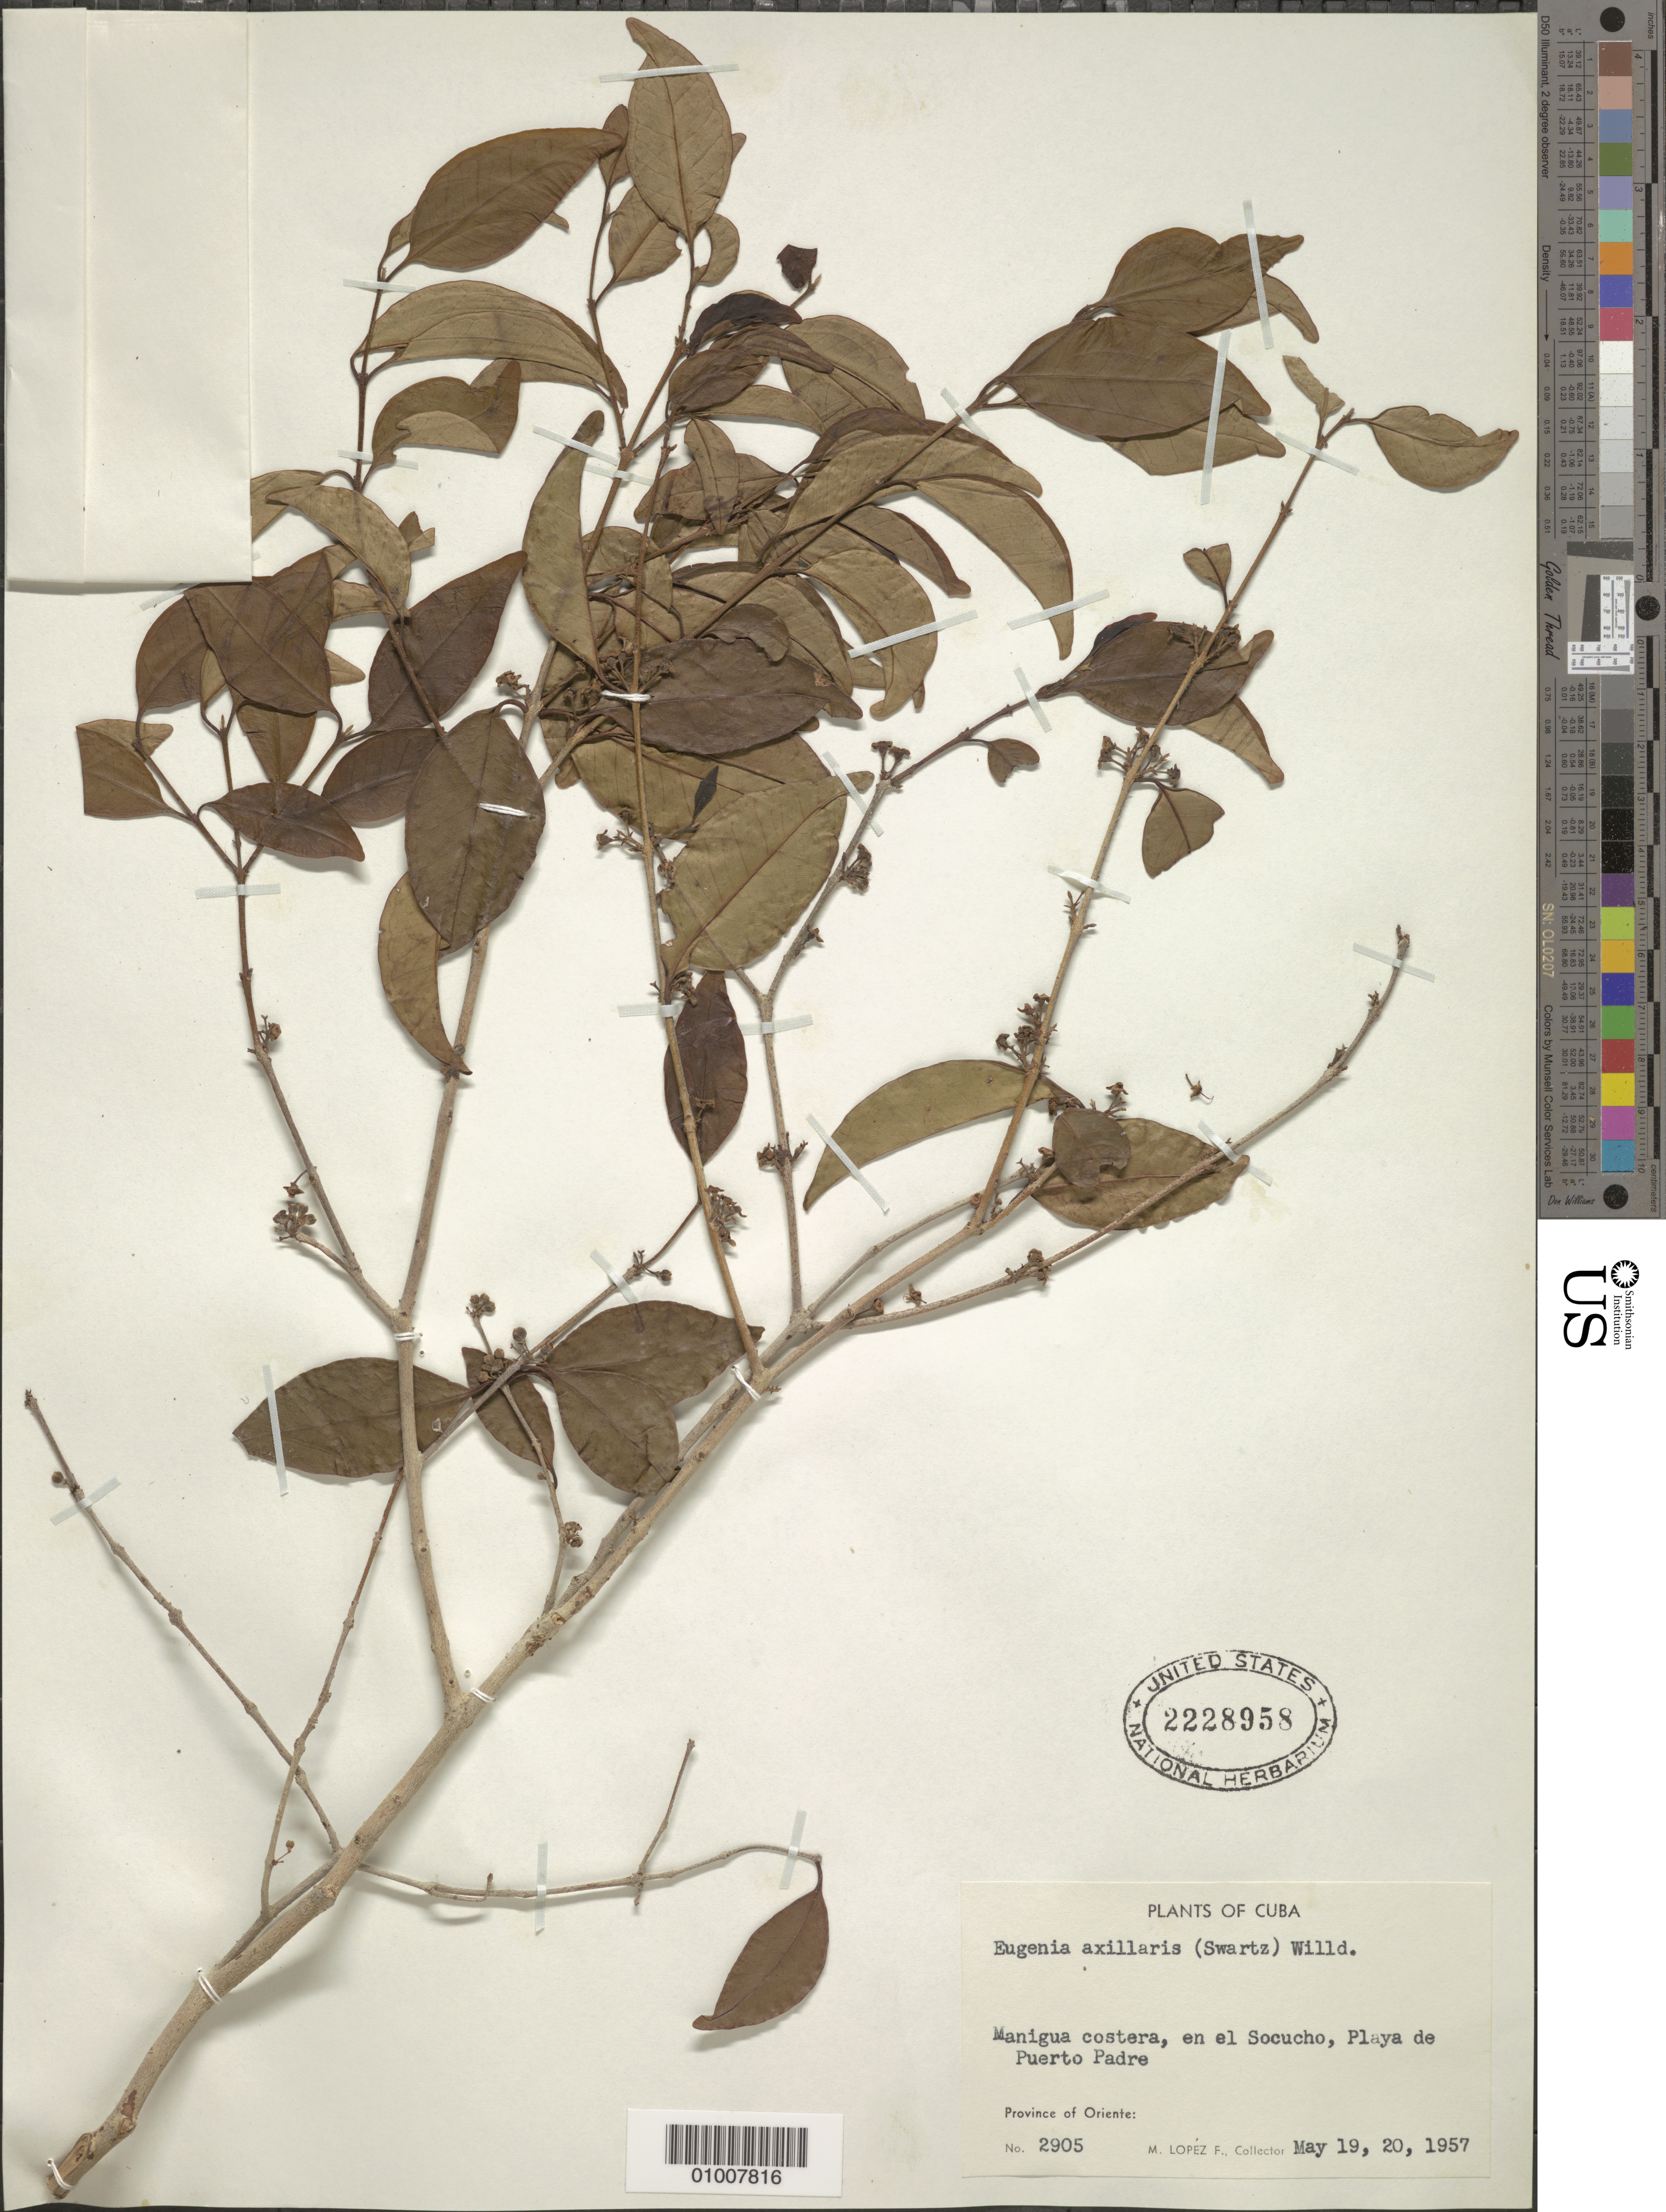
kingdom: Plantae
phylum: Tracheophyta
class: Magnoliopsida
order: Myrtales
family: Myrtaceae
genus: Eugenia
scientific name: Eugenia axillaris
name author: (Sw.) Willd.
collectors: M. López Figueiras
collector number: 2905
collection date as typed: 19 May 1957 to 20 May 1957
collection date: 1957-05-19/1957-05-20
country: Cuba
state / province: Oriente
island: Cuba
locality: Manigua costera, Playa de Puerto Padre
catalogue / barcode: US 2228958